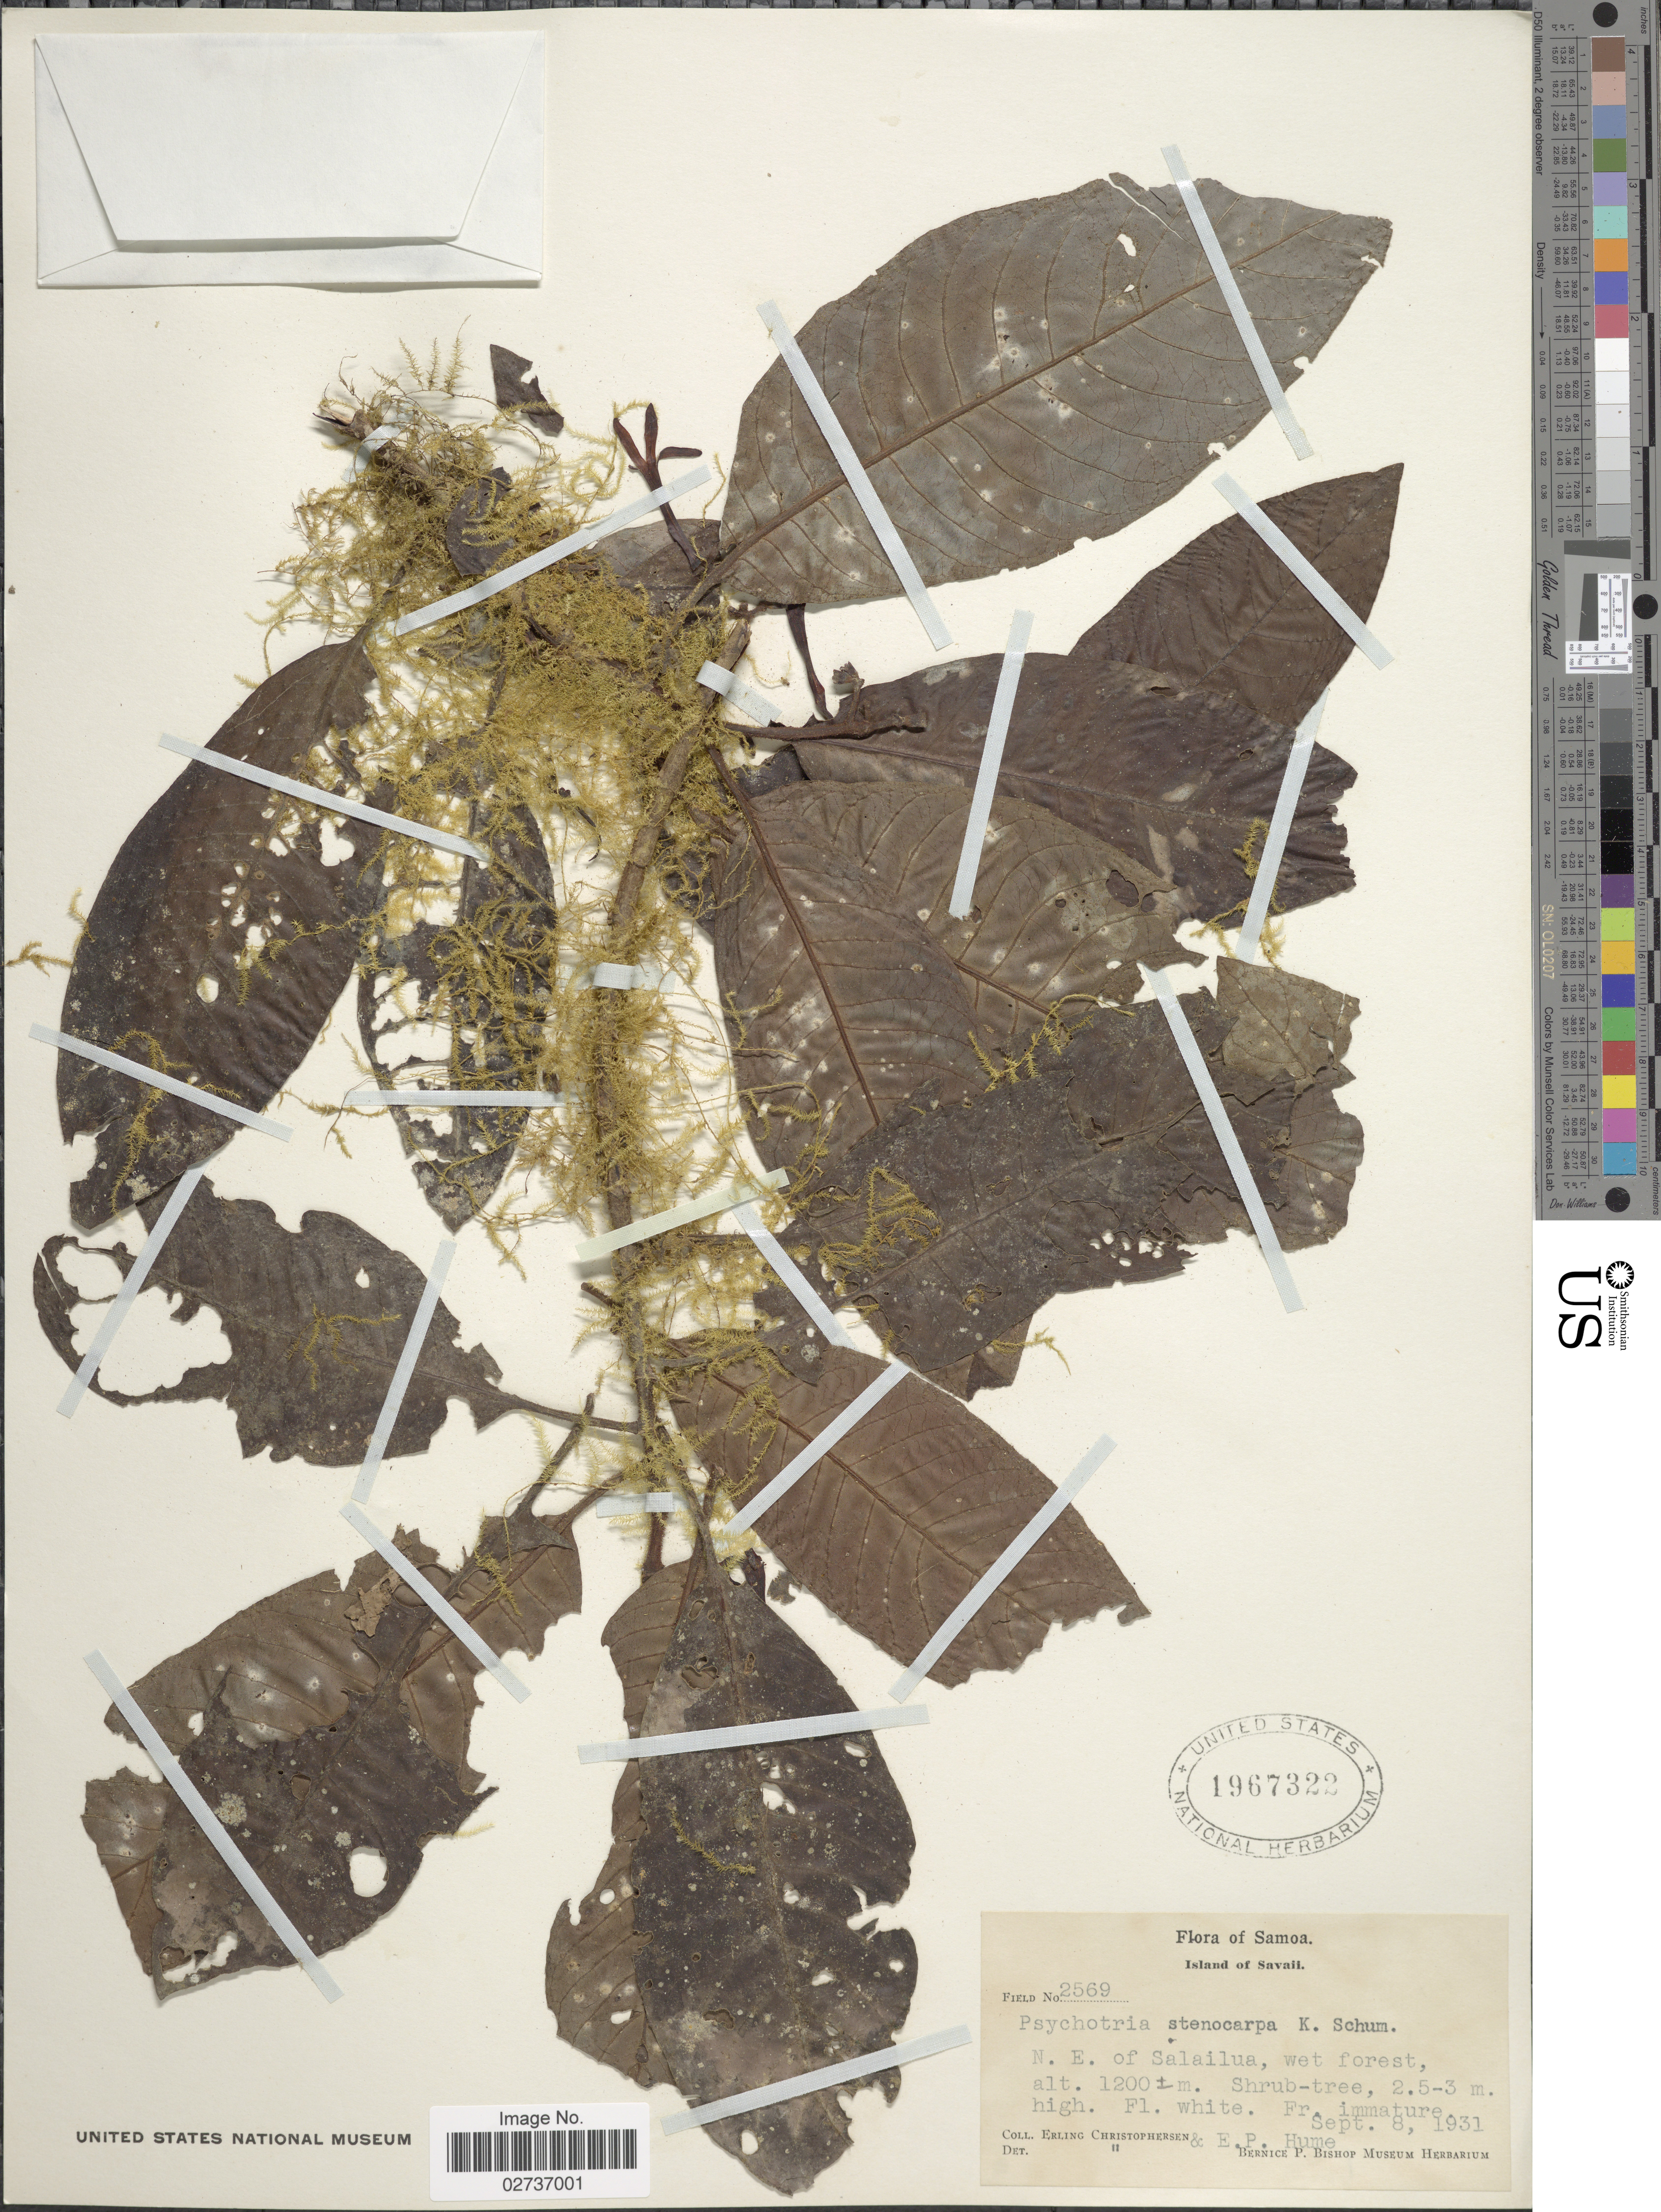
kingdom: Plantae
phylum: Tracheophyta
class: Magnoliopsida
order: Gentianales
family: Rubiaceae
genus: Psychotria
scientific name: Psychotria stenocarpa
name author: K. Schum.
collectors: E. Christophersen & E. P. Hume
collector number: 2569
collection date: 1931-09-08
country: Samoa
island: Savai'i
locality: Samoa. Island of Savaii. N.E. of Salailua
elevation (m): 1200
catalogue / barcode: US 1967322